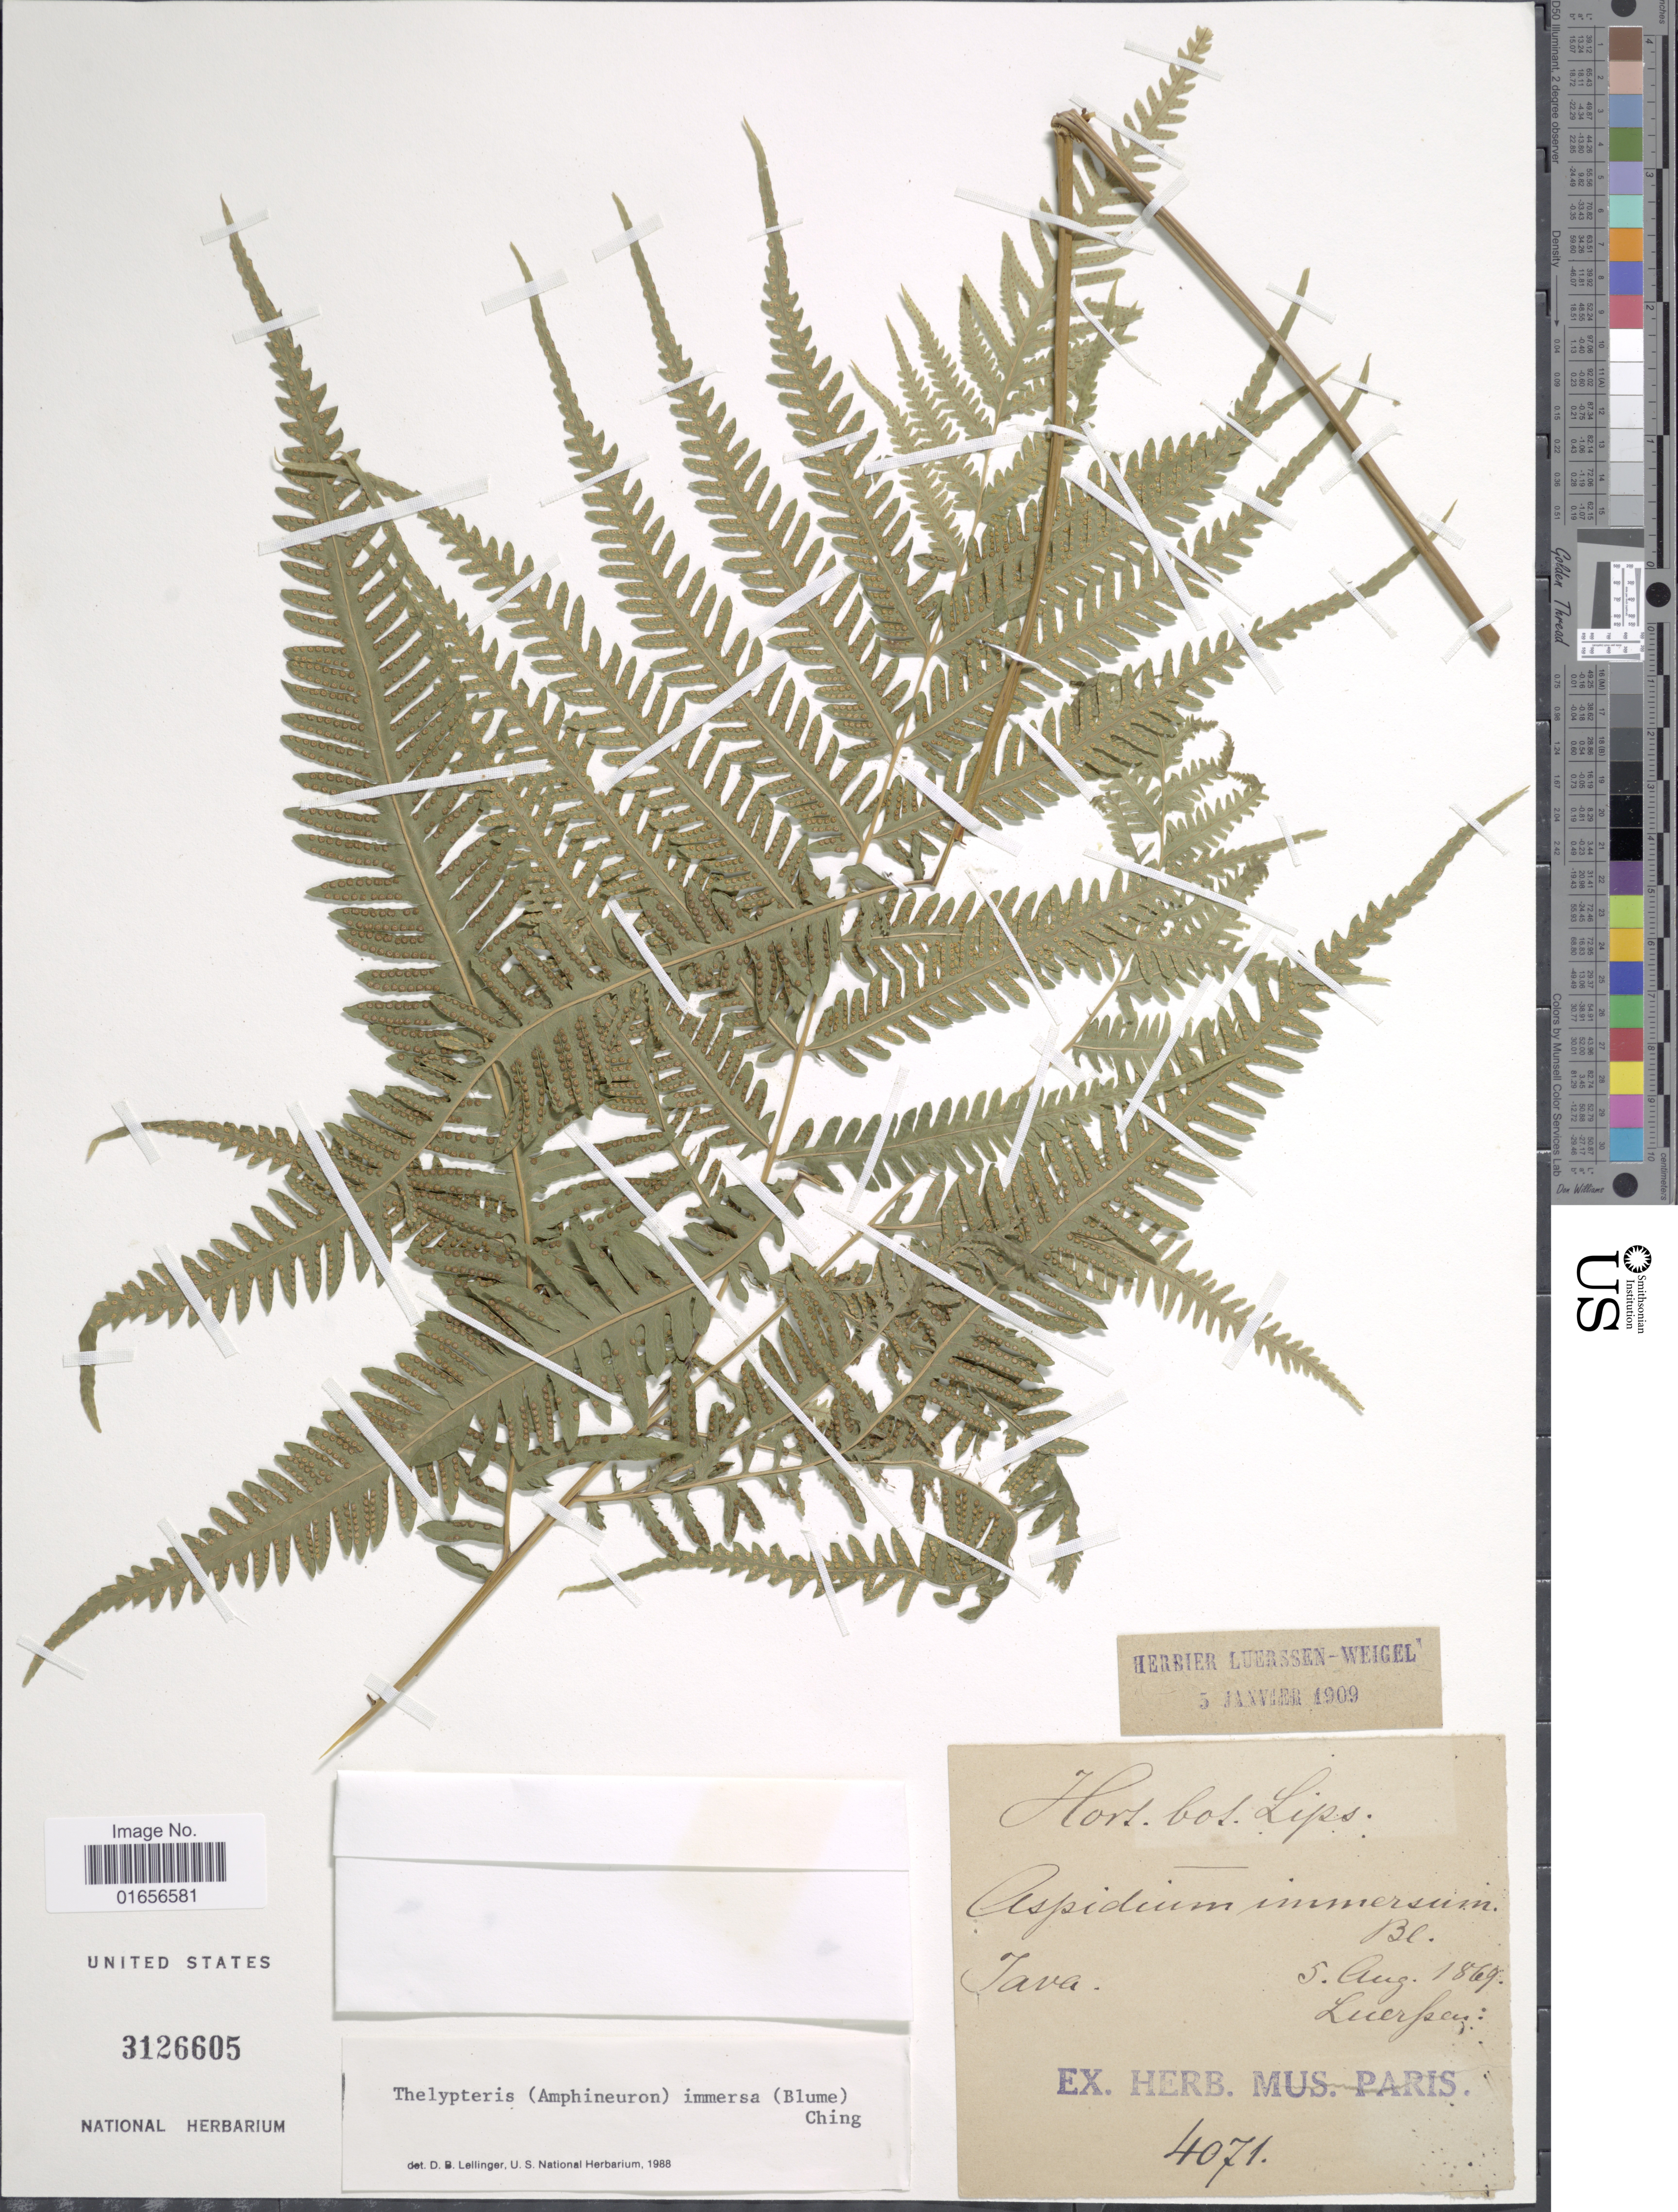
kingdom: Plantae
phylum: Tracheophyta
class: Polypodiopsida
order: Polypodiales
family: Thelypteridaceae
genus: Amphineuron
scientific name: Amphineuron immersum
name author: (Blume) Holttum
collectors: Luerssen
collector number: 4071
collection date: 1869-08-05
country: Indonesia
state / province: Java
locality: Java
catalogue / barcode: US 3126605